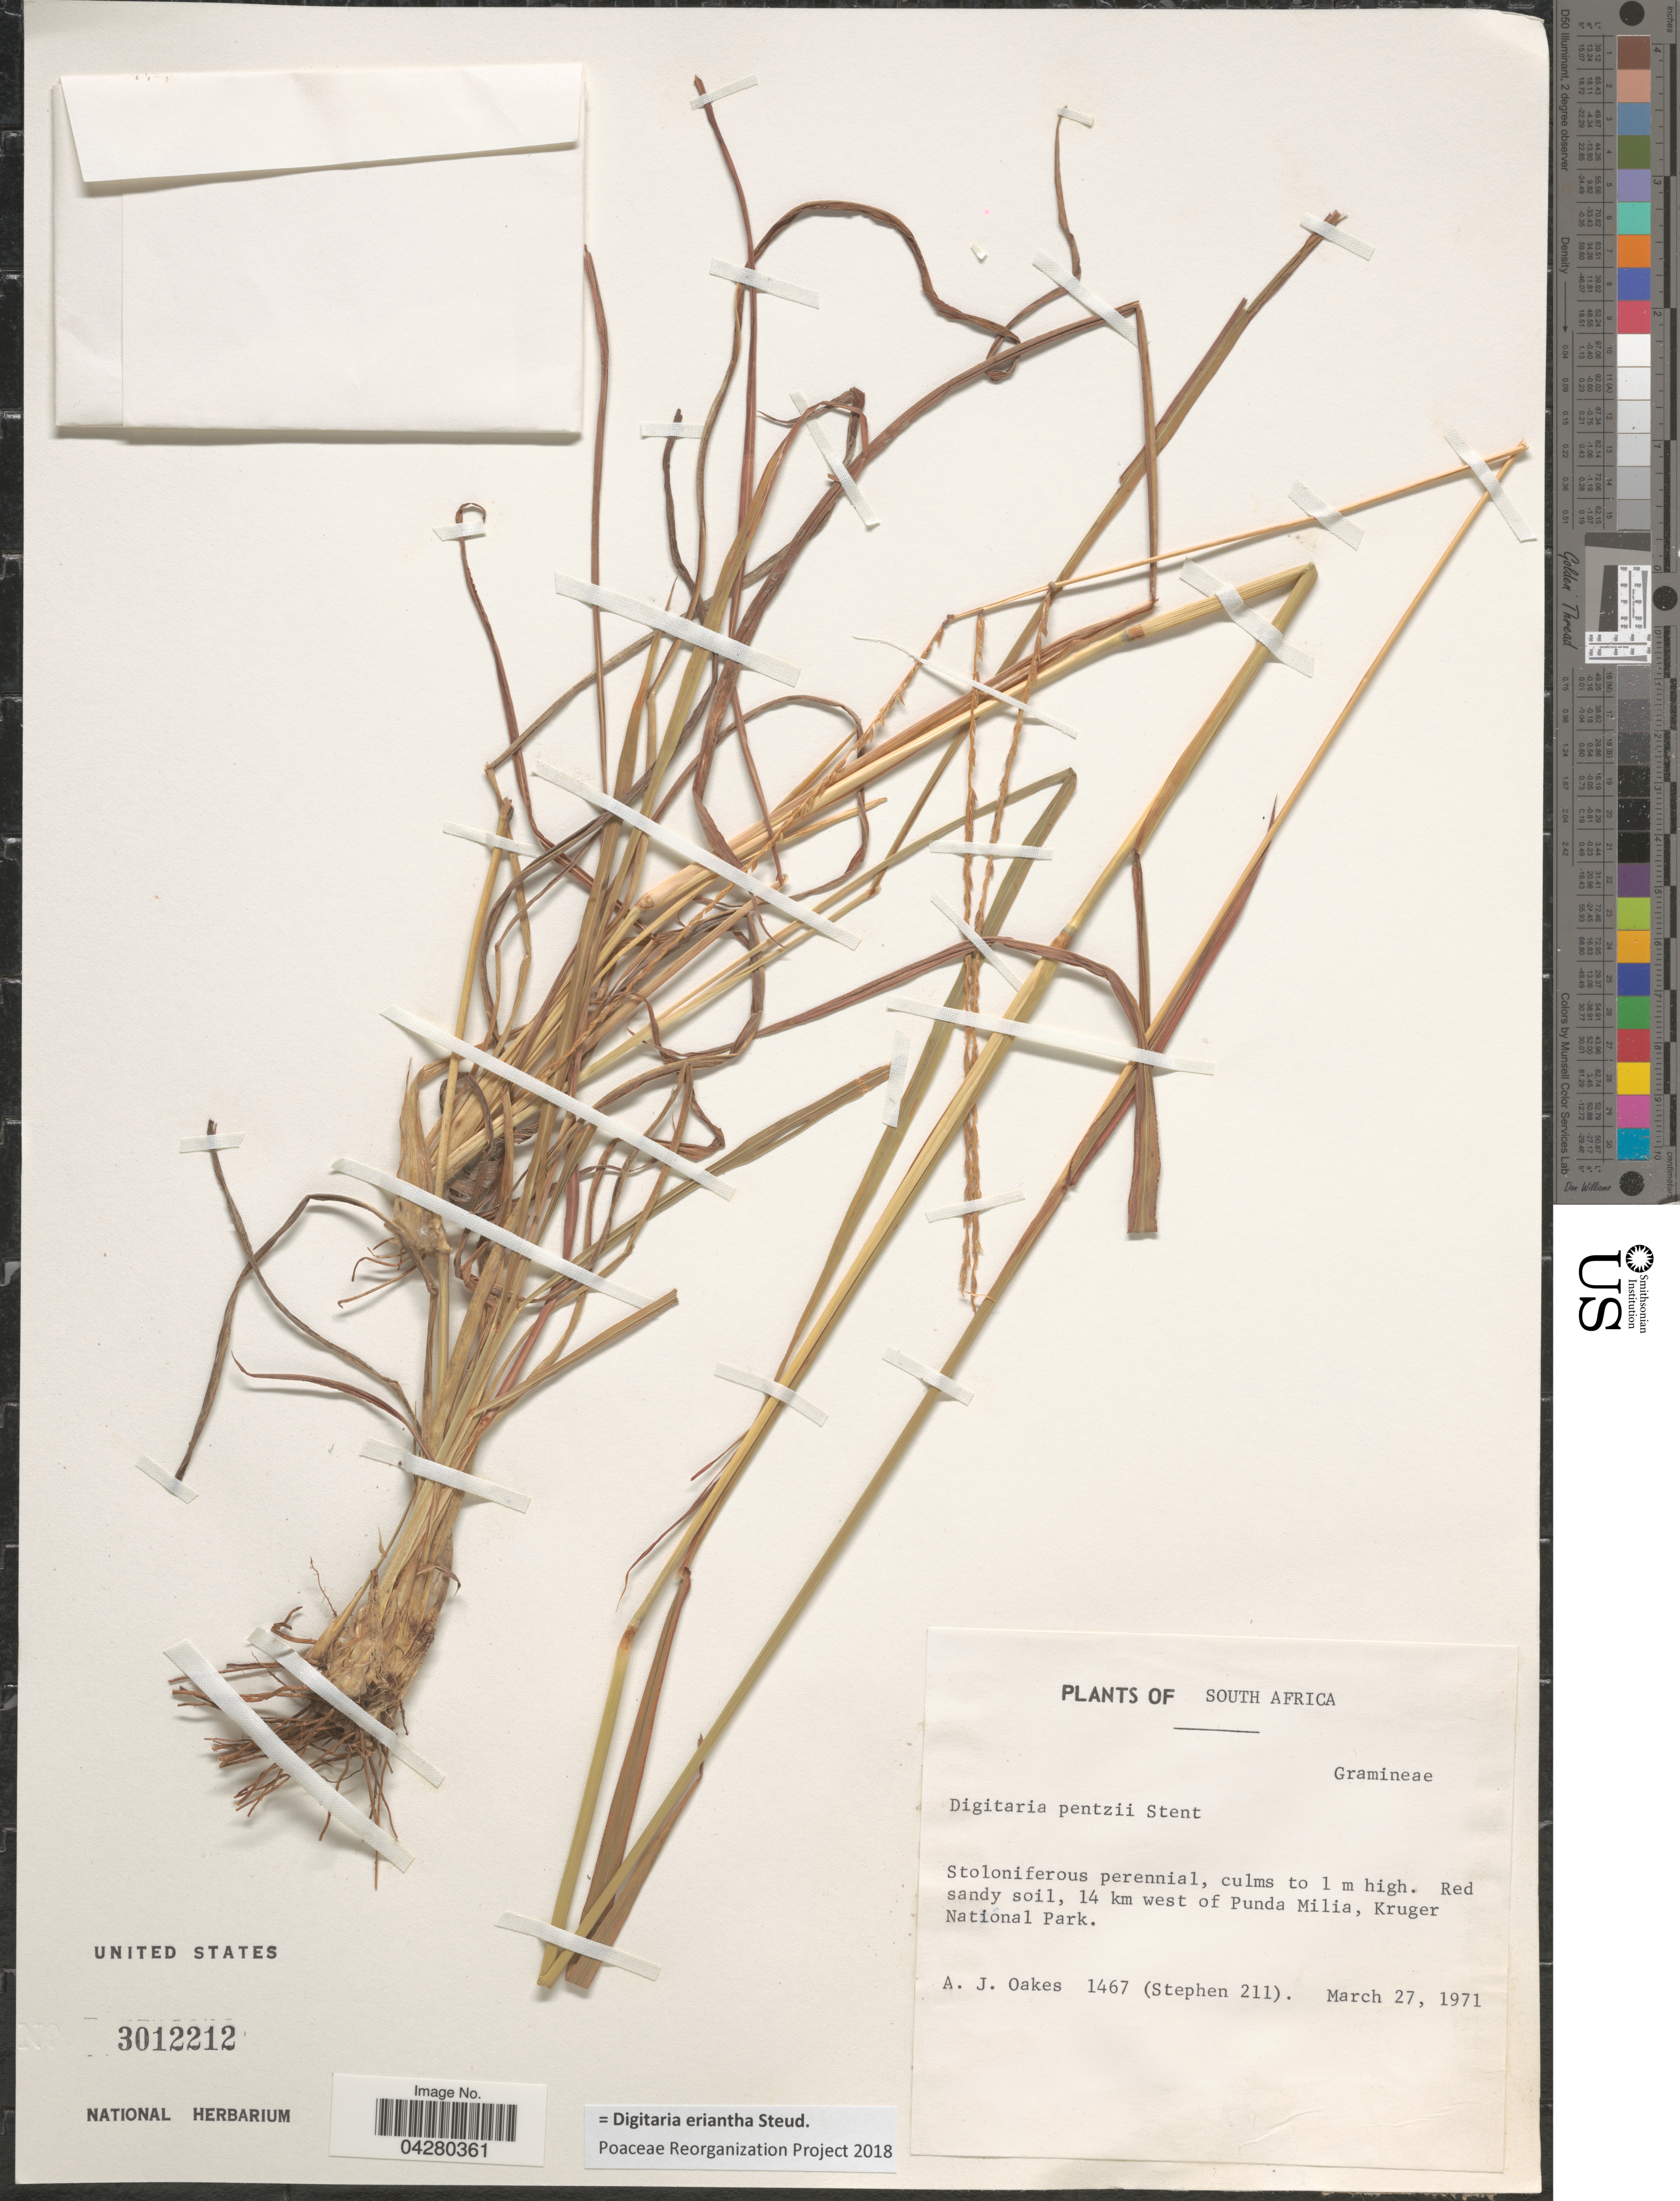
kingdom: Plantae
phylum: Tracheophyta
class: Liliopsida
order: Poales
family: Poaceae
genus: Digitaria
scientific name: Digitaria eriantha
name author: Steud.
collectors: A. Oakes & Stephen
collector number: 1467/211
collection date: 1971-03-27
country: South Africa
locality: Red sandy soil, 14 km west of Punda Milia, Kruger National Park.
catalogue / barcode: US 3012212